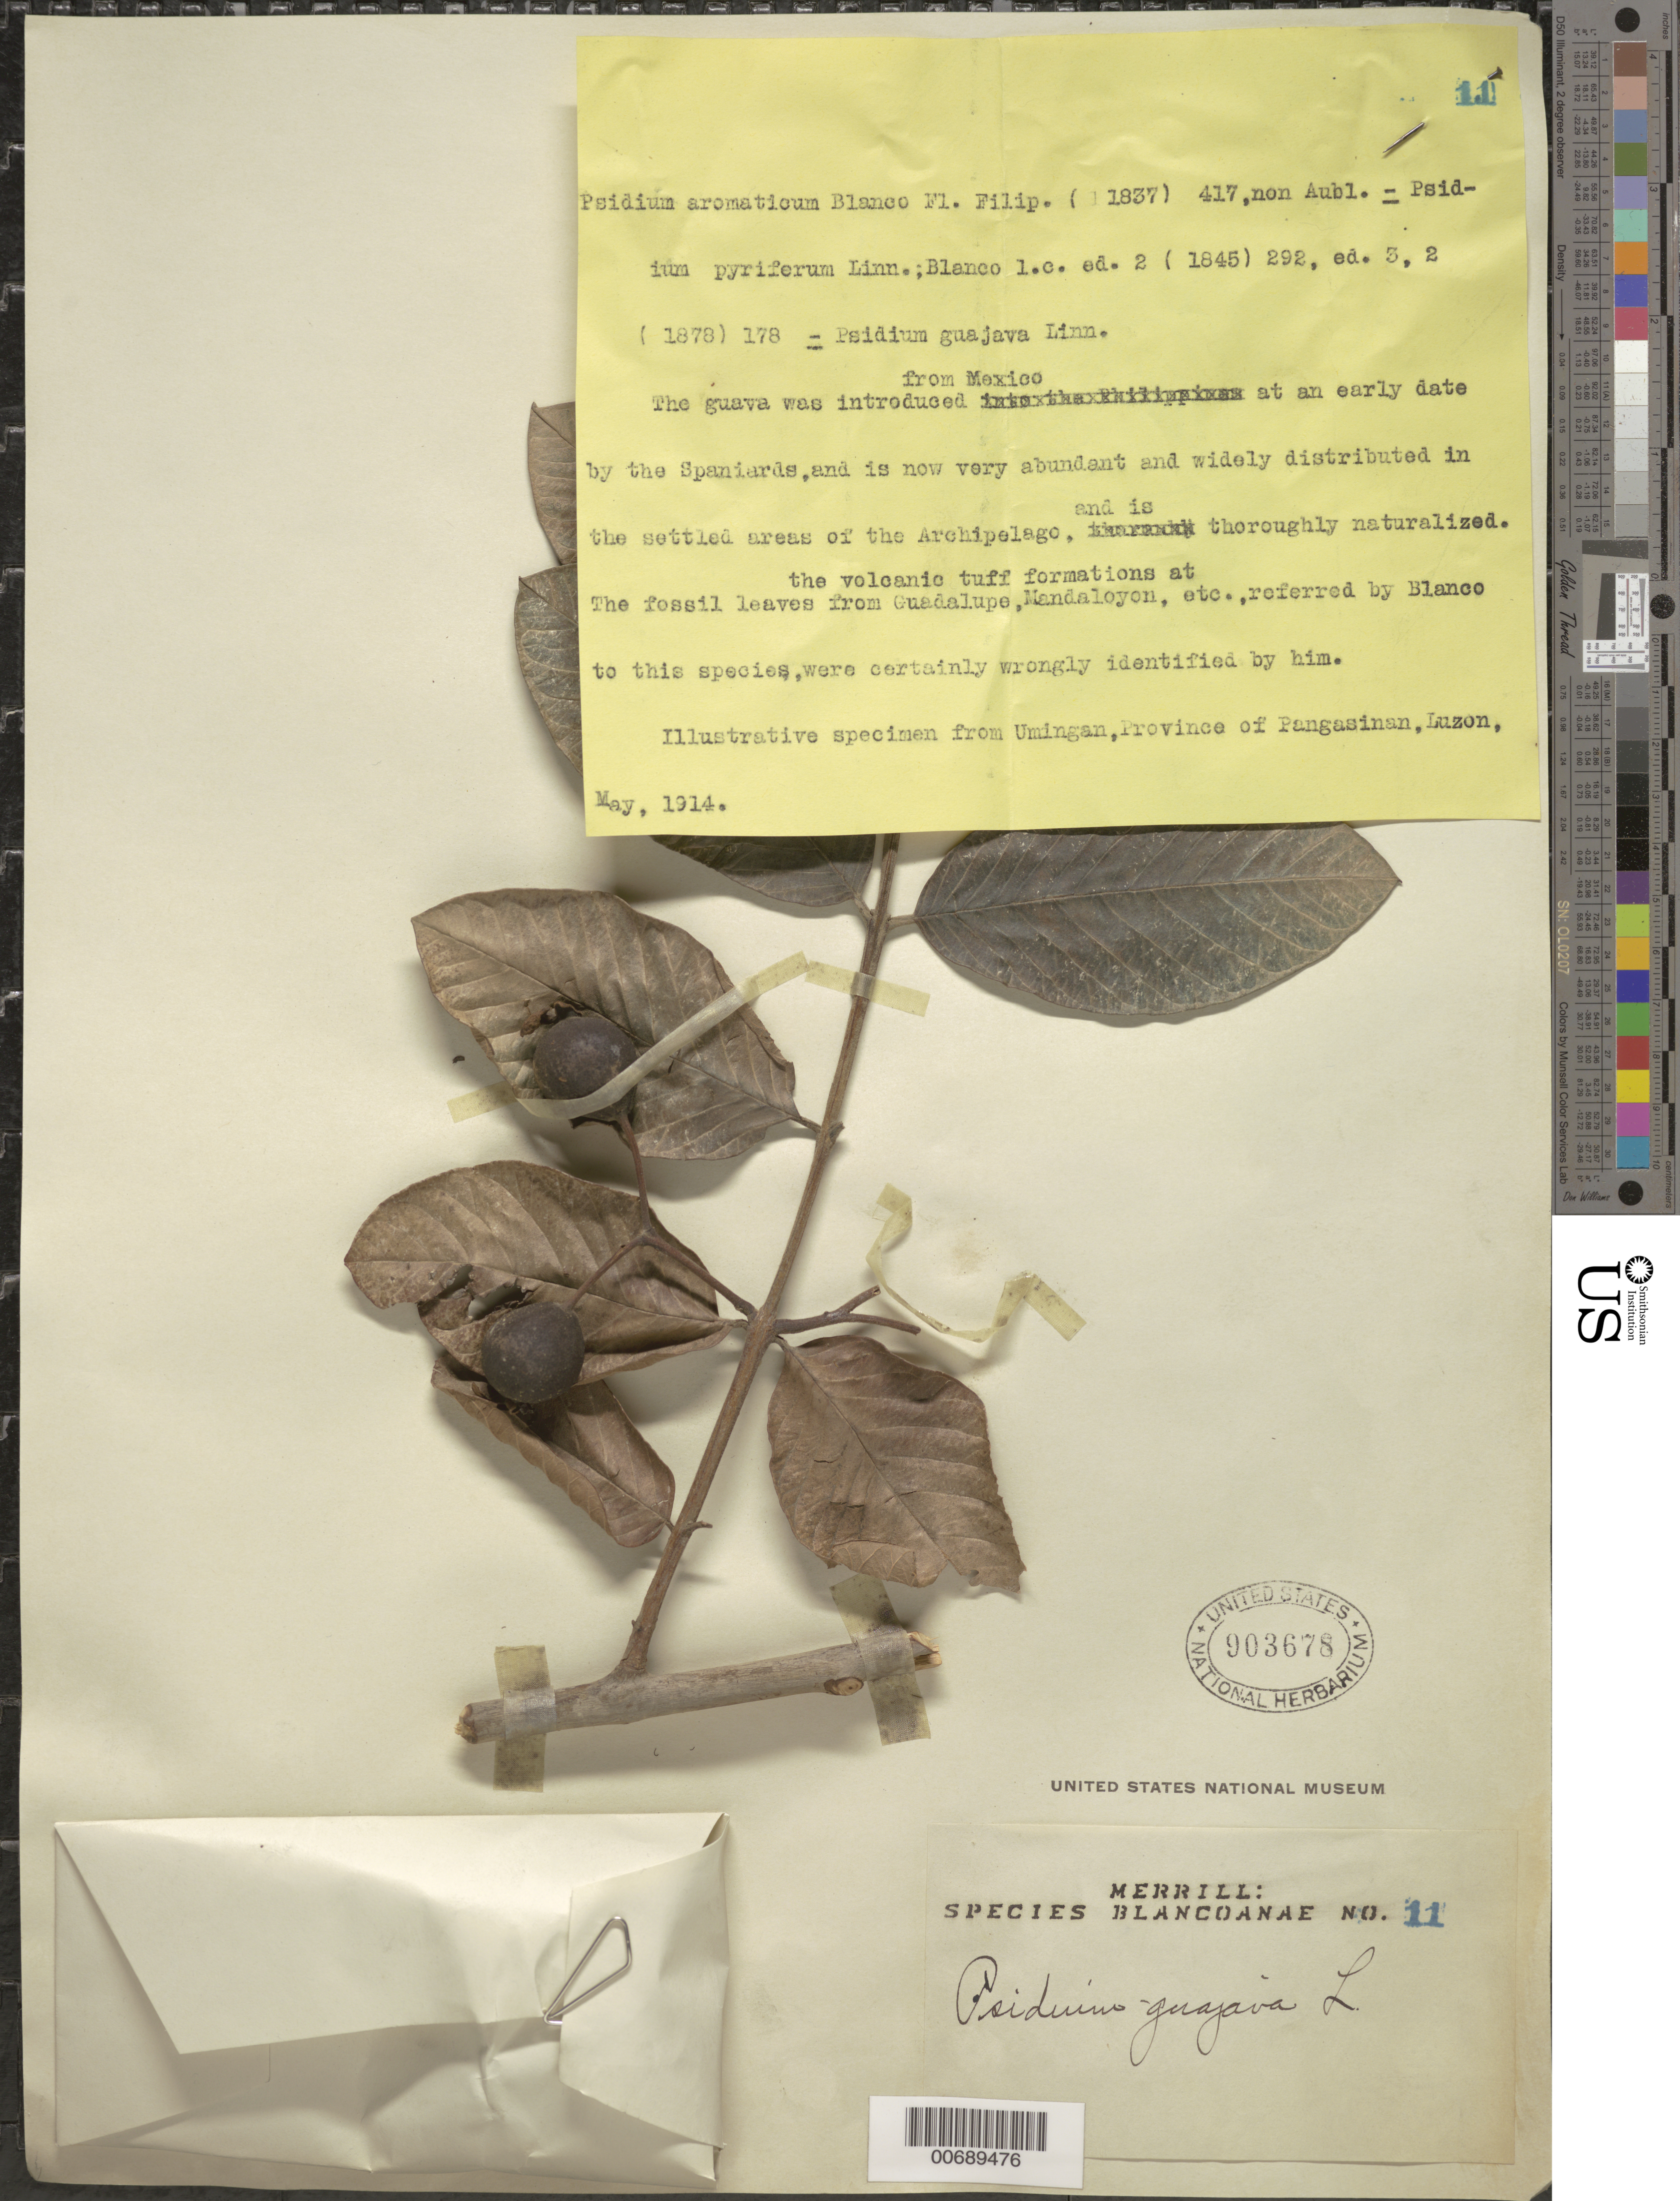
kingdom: Plantae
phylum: Tracheophyta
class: Magnoliopsida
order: Myrtales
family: Myrtaceae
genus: Psidium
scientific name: Psidium guajava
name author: L.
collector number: Sp. Blancoan. 0011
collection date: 1914-05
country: Philippines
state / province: Ilocos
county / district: Pangasinan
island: Luzon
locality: Umingan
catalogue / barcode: US 903678